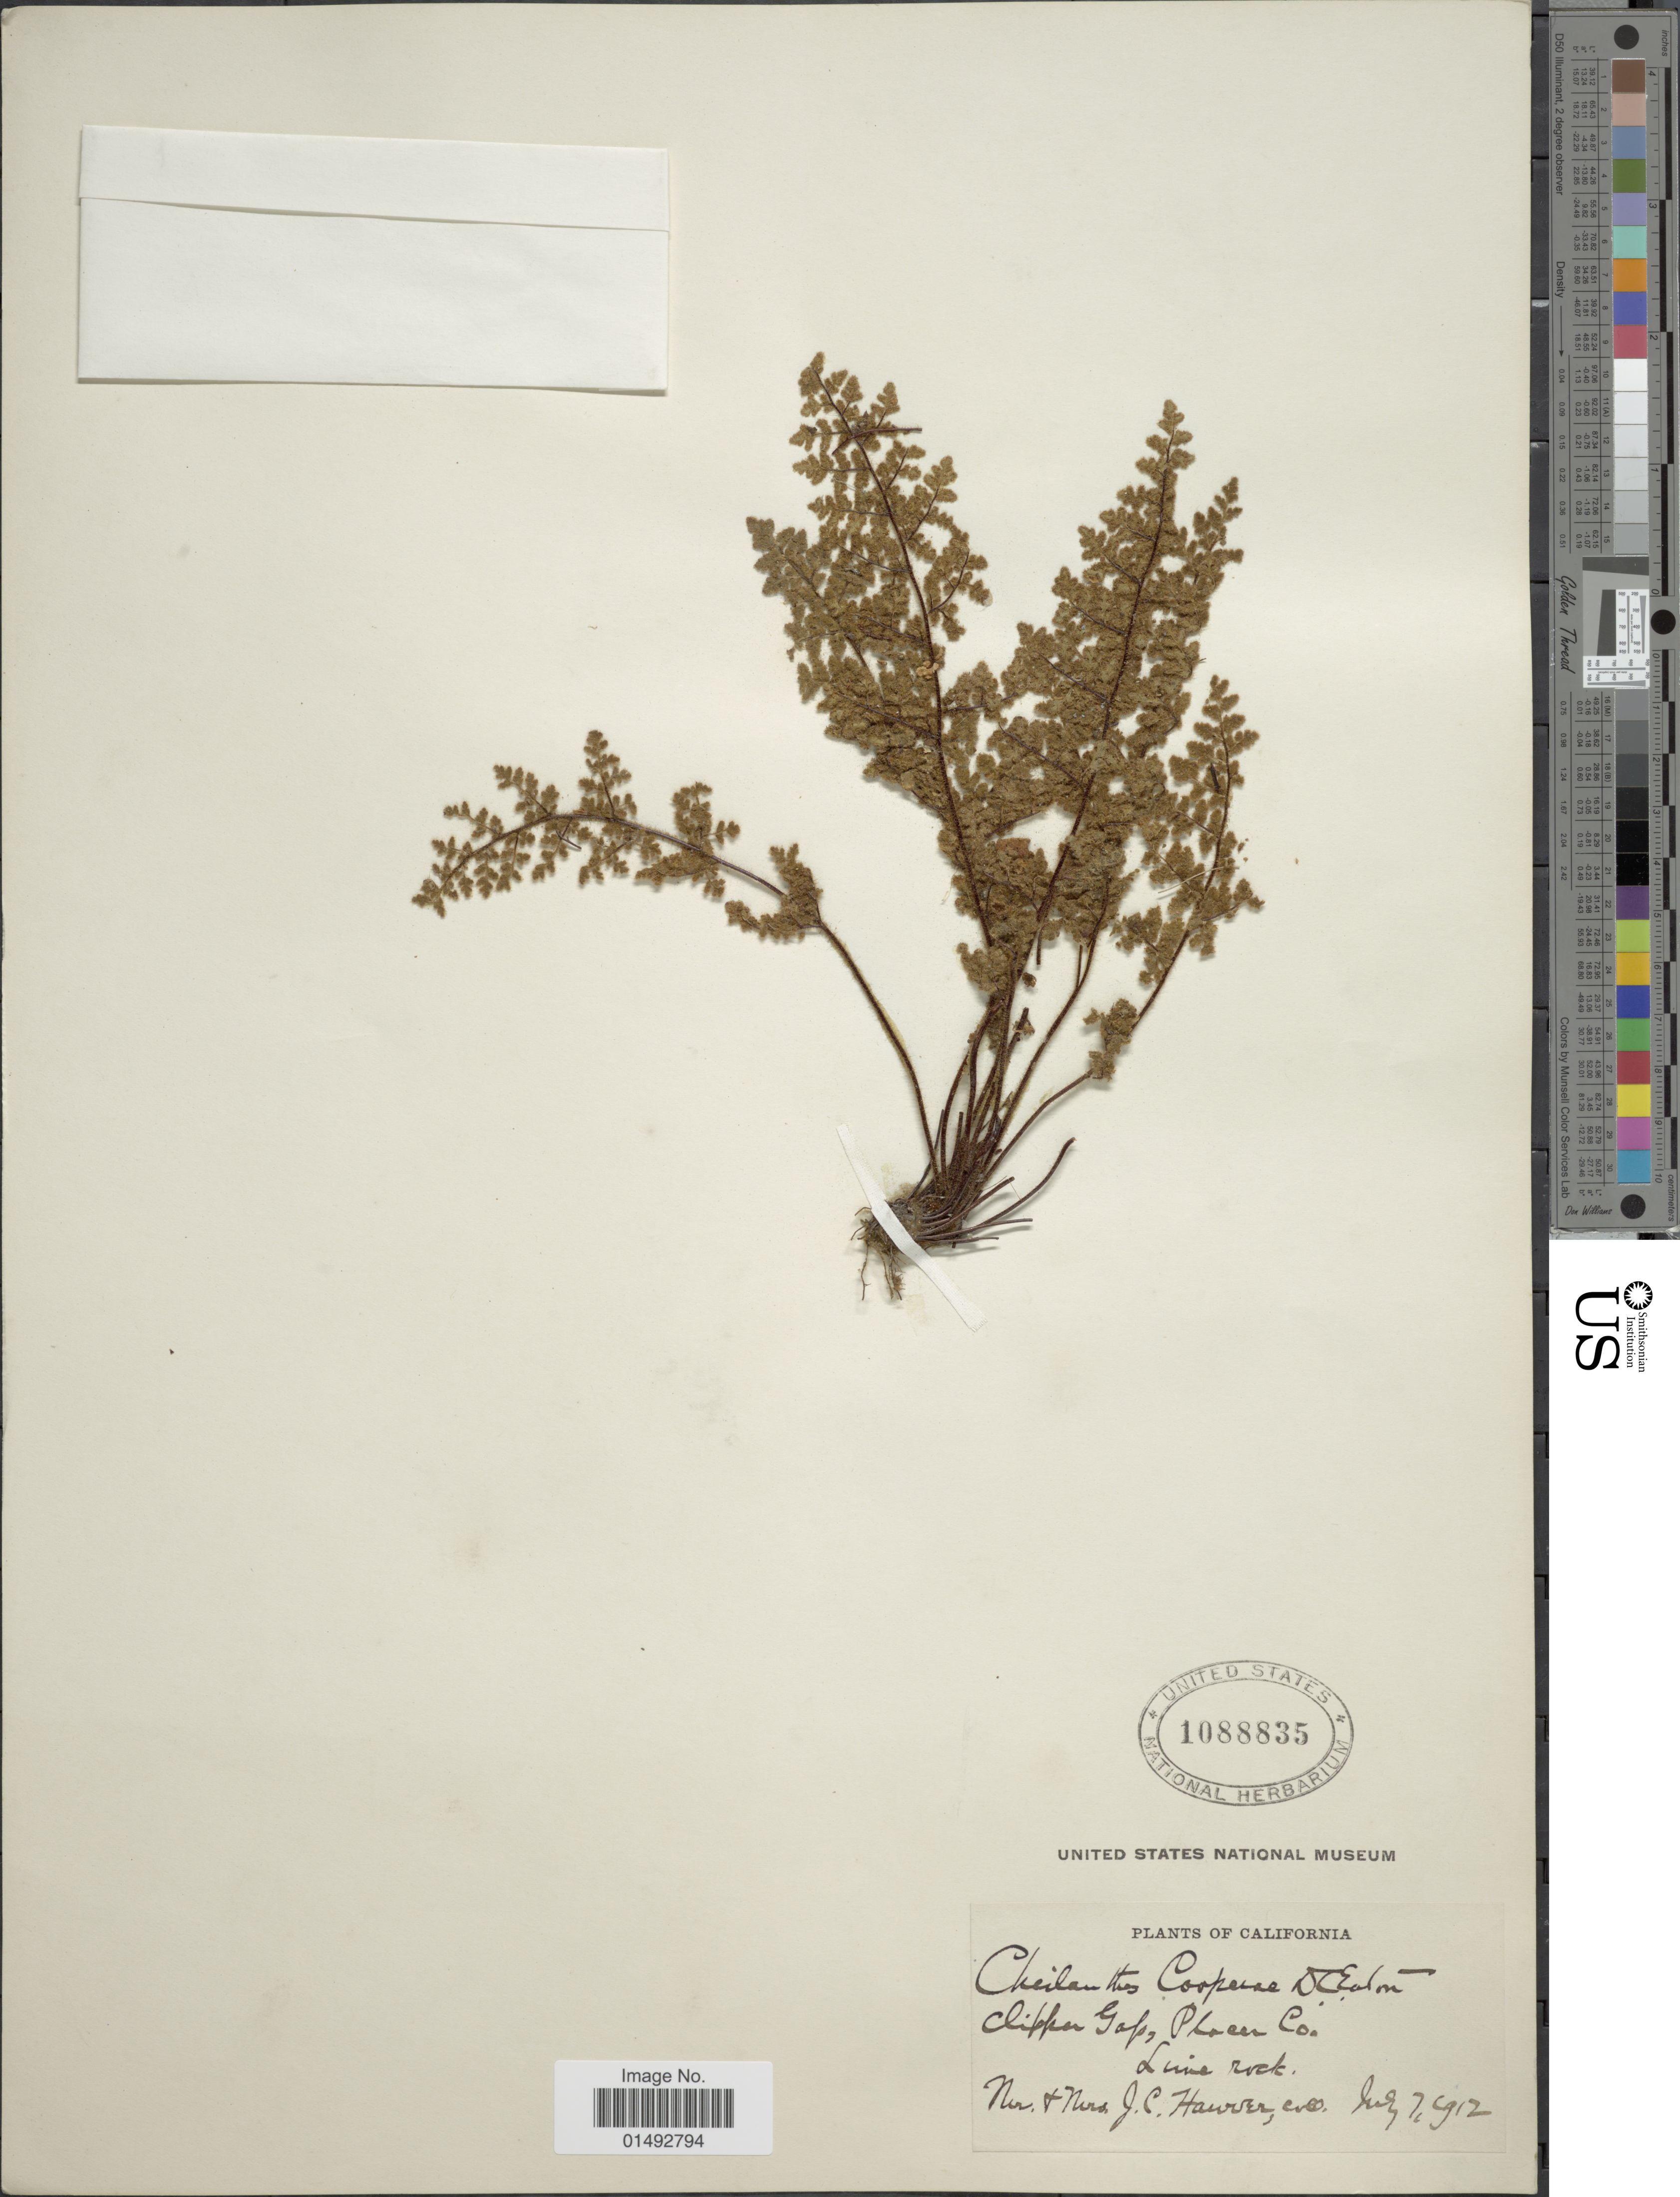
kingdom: Plantae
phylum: Tracheophyta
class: Polypodiopsida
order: Polypodiales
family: Pteridaceae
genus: Myriopteris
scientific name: Myriopteris cooperae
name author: (D.C. Eaton) Grusz & Windham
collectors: J. Hawver & J. Hawver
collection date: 1912-07-07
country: United States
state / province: California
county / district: Placer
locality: Clippen Gap, Placer Co. Lime rock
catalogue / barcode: US 1088835